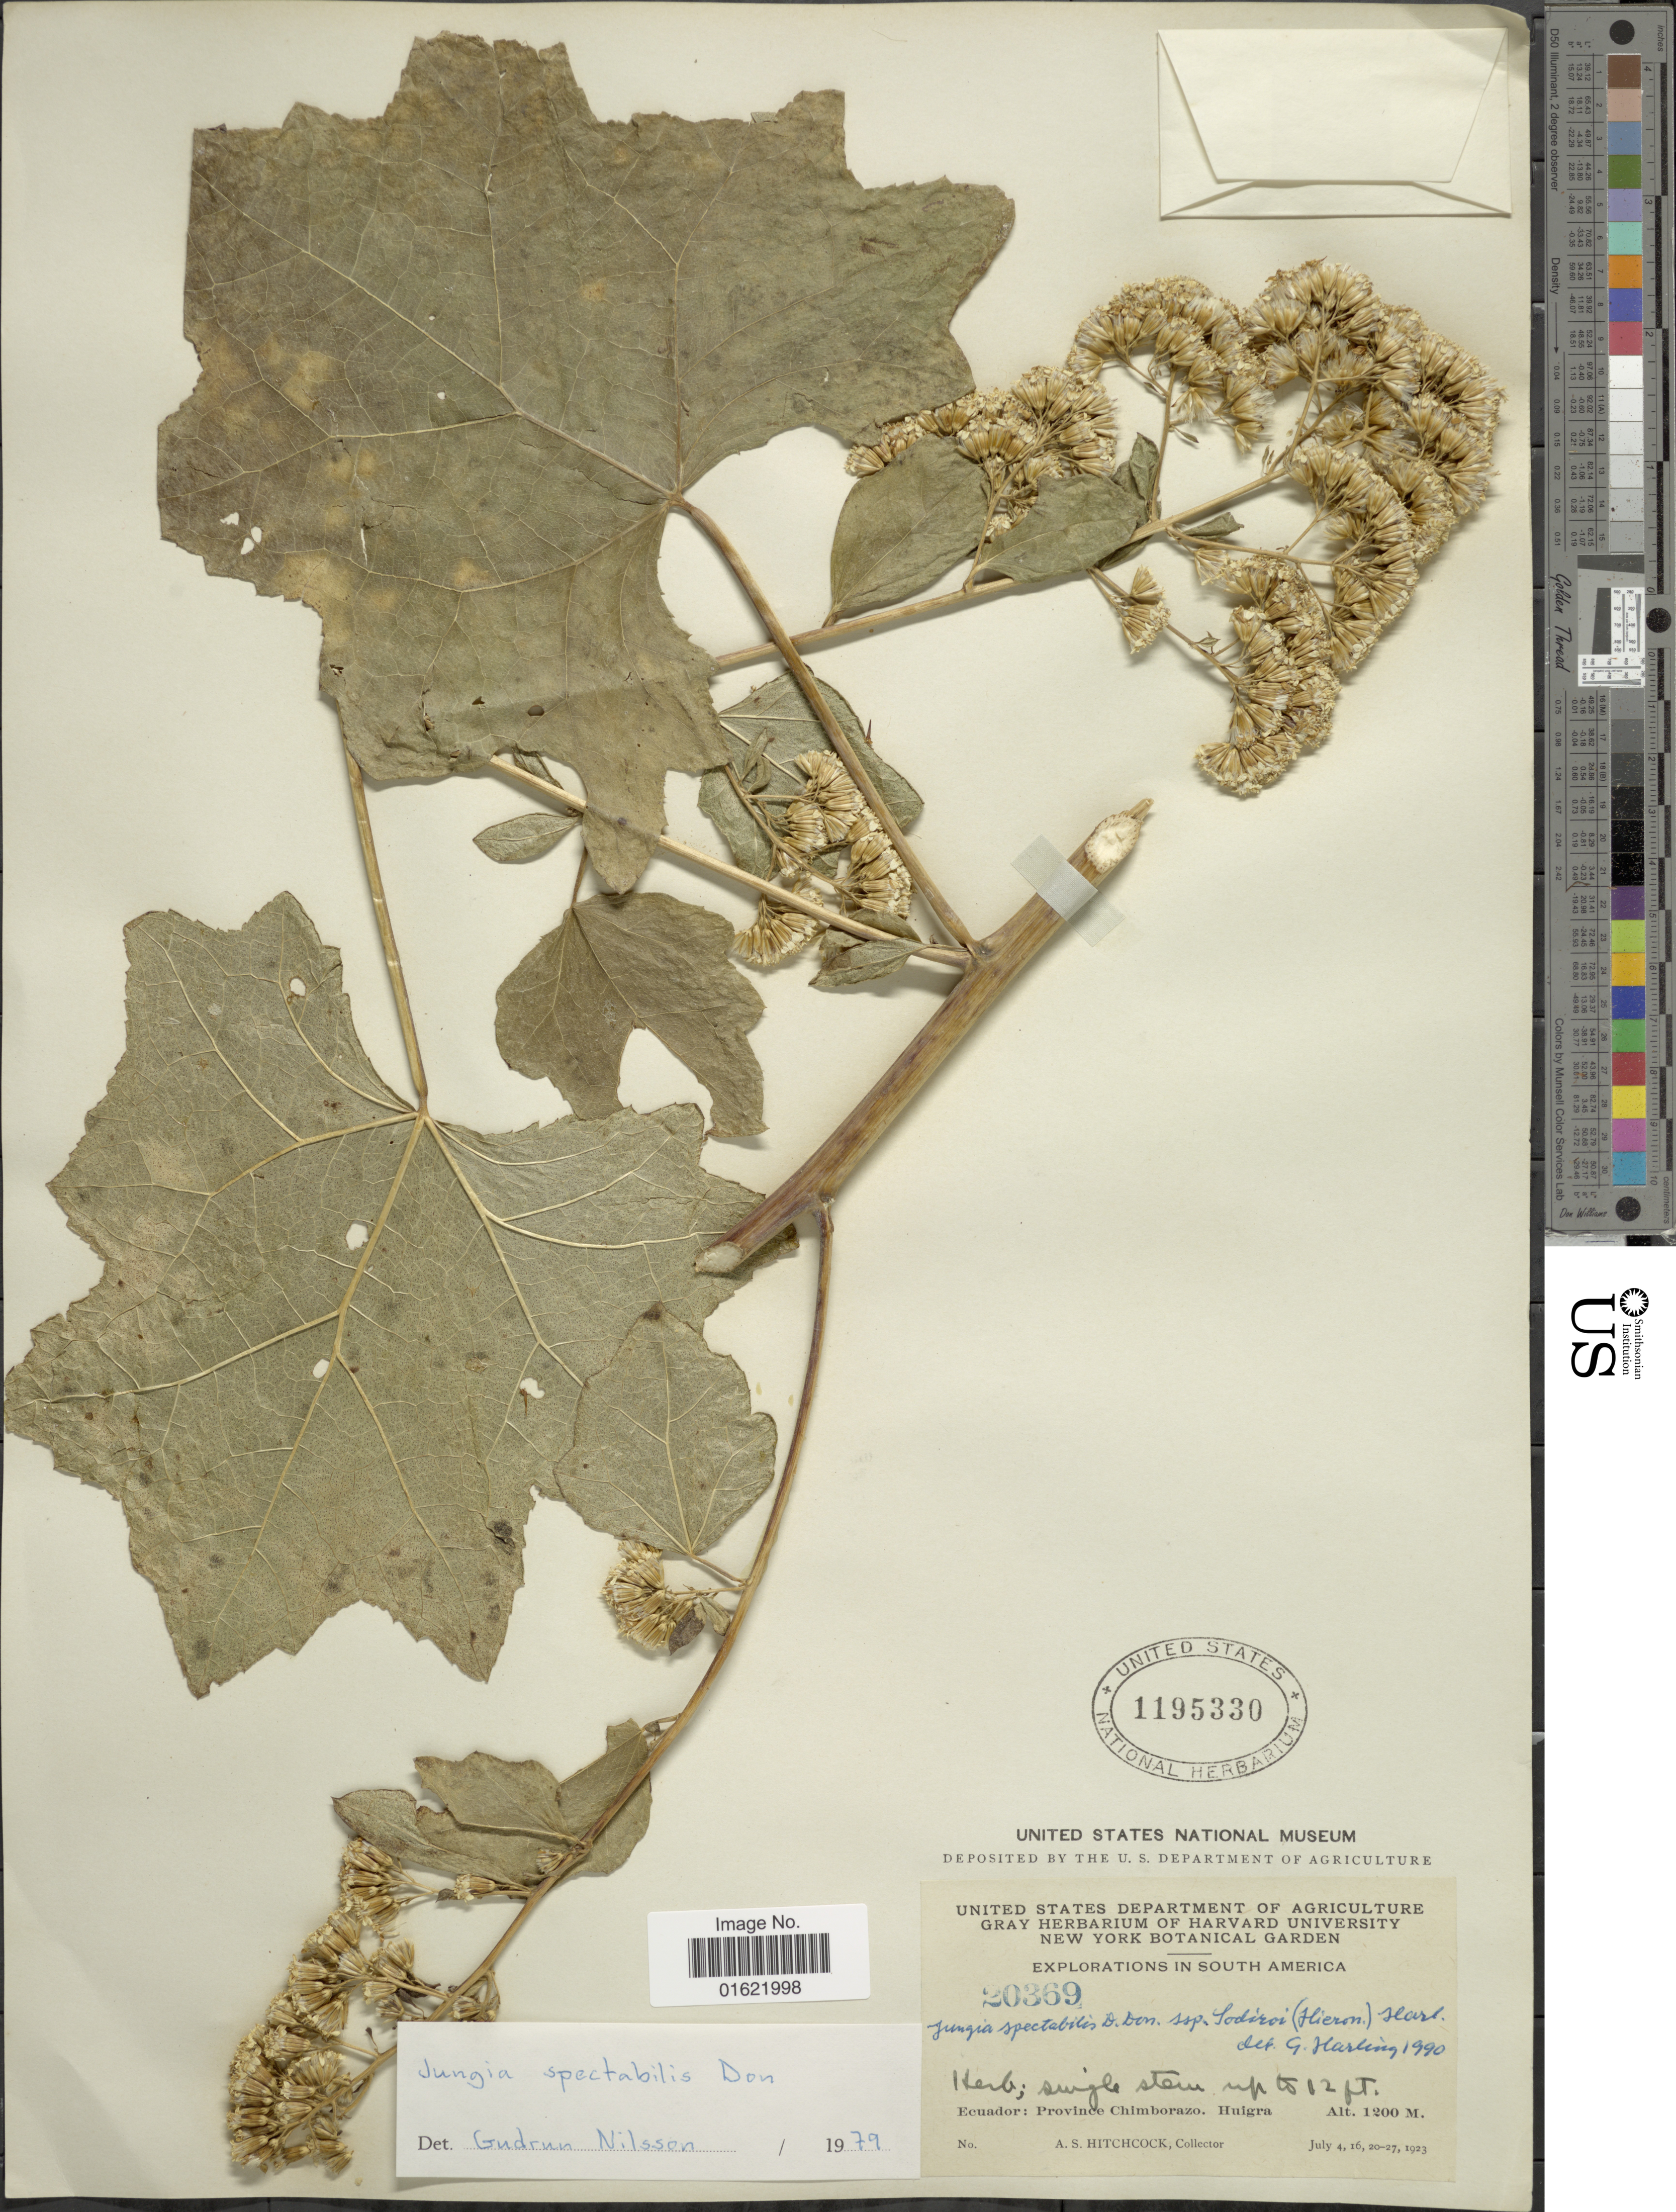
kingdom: Plantae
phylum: Tracheophyta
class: Magnoliopsida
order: Asterales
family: Asteraceae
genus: Jungia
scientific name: Jungia spectabilis subsp. sodiroi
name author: (Hieron.) Harling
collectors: A. S. Hitchcock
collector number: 20369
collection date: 1923-07-04/1923-07-16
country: Ecuador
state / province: Chimborazo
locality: Province Chimborazo, Huigra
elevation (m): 1200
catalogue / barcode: US 1195330